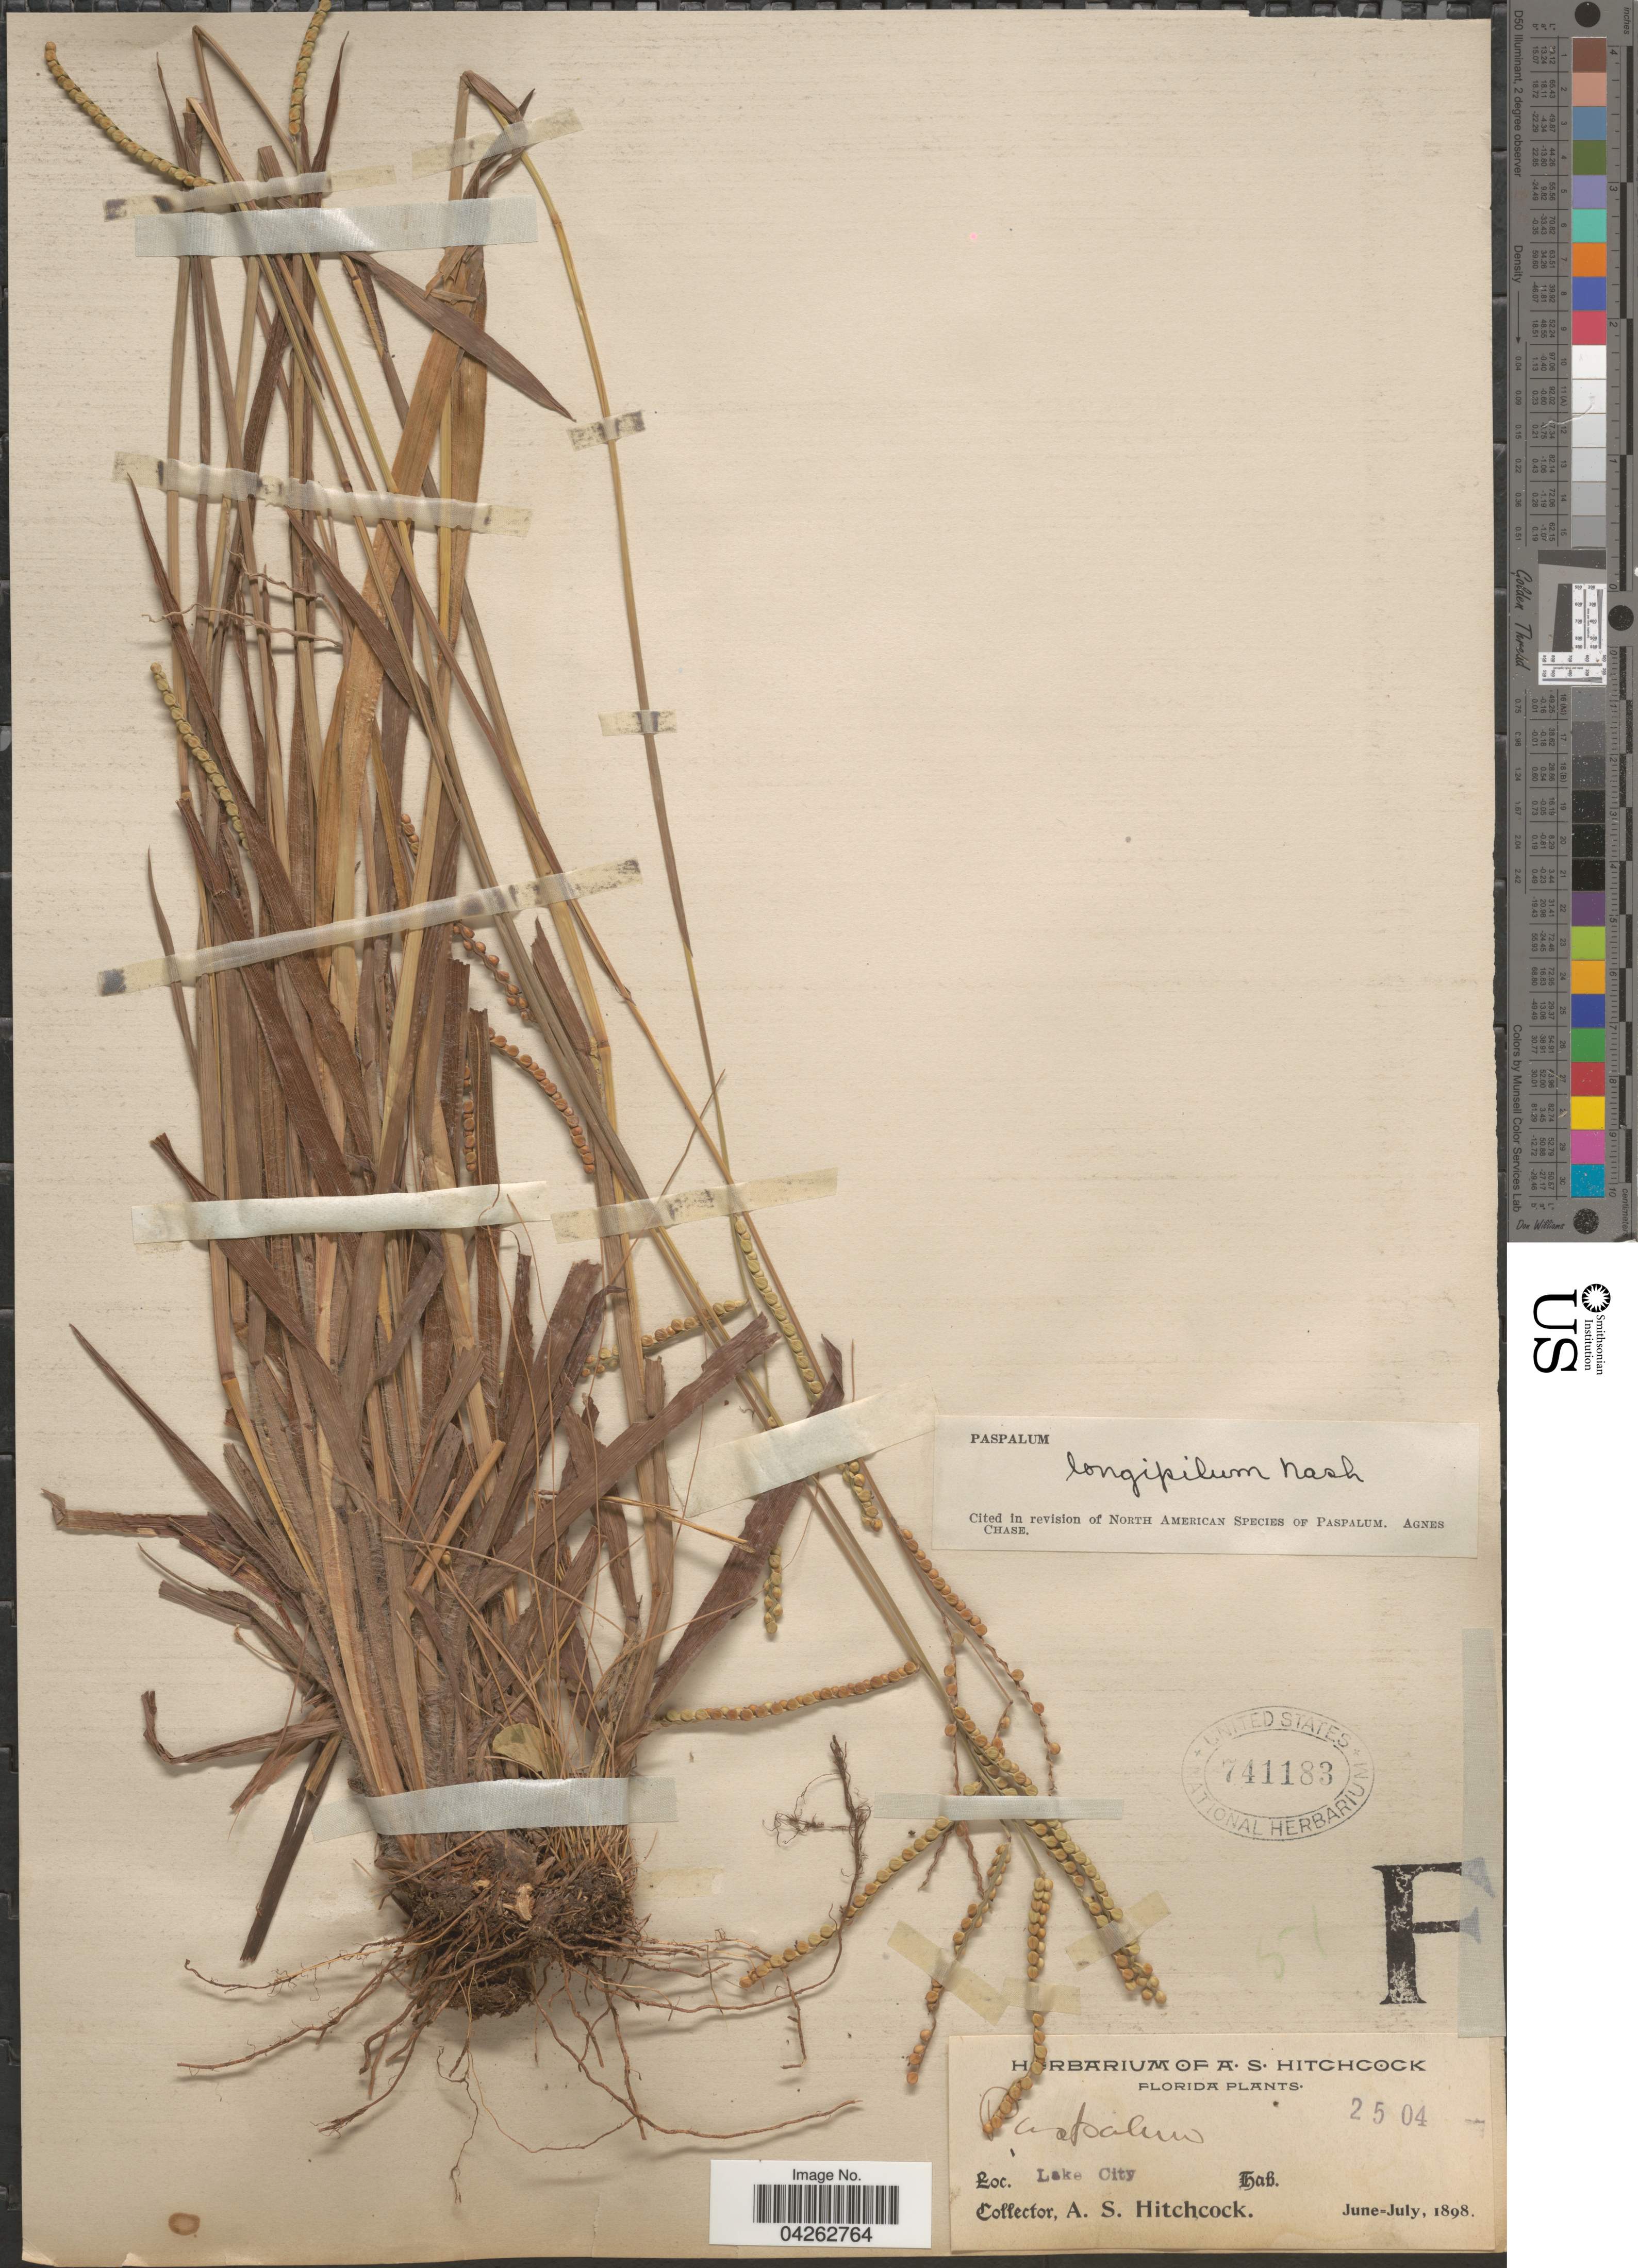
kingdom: Plantae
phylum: Tracheophyta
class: Liliopsida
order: Poales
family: Poaceae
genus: Paspalum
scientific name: Paspalum longipilum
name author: Nash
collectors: A. S. Hitchcock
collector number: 2504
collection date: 1898-06/1898-07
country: United States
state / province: Florida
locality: Station Lake City.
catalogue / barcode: US 741183